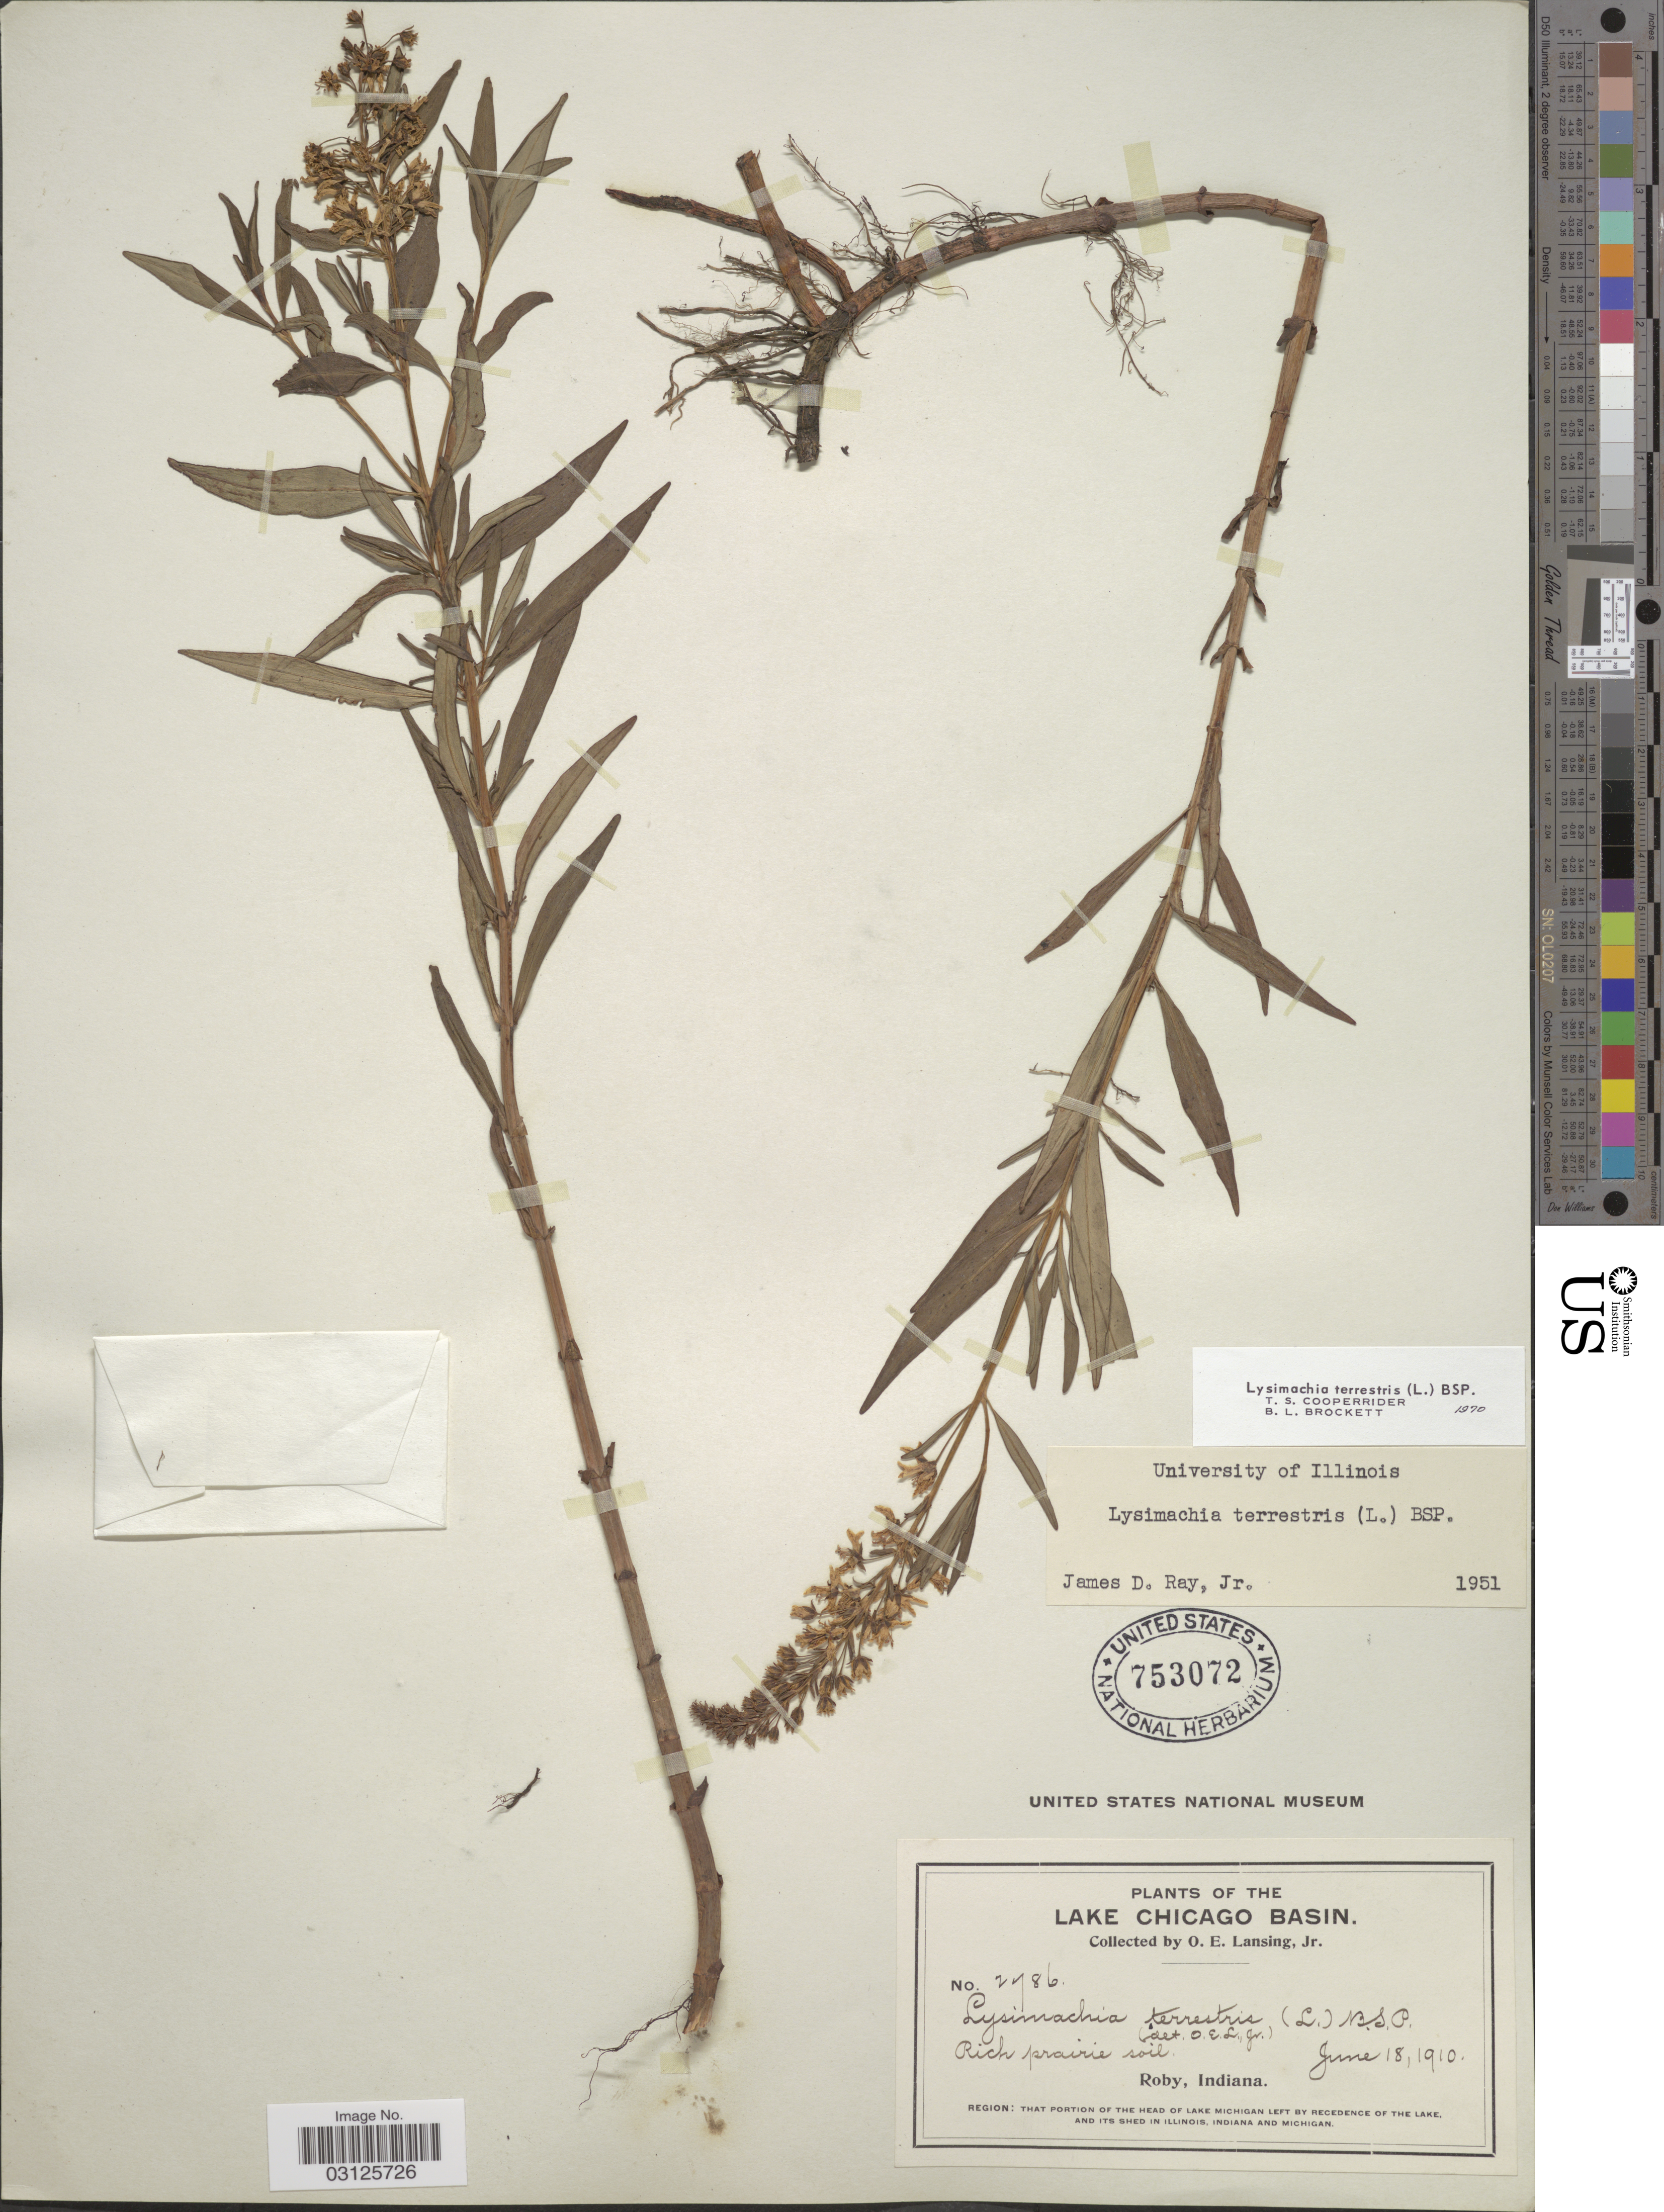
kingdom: Plantae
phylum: Tracheophyta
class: Magnoliopsida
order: Ericales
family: Primulaceae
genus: Lysimachia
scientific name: Lysimachia terrestris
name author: (L.) Britton, Stearns & Poggenb.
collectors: O. Lansing Jr.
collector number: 2786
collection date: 1910-06-18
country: United States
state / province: Indiana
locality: Lake Chicago Basin, Roby. Region: That portion of the head of Lake Michigan left by recedence of the lake.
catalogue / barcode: US 753072